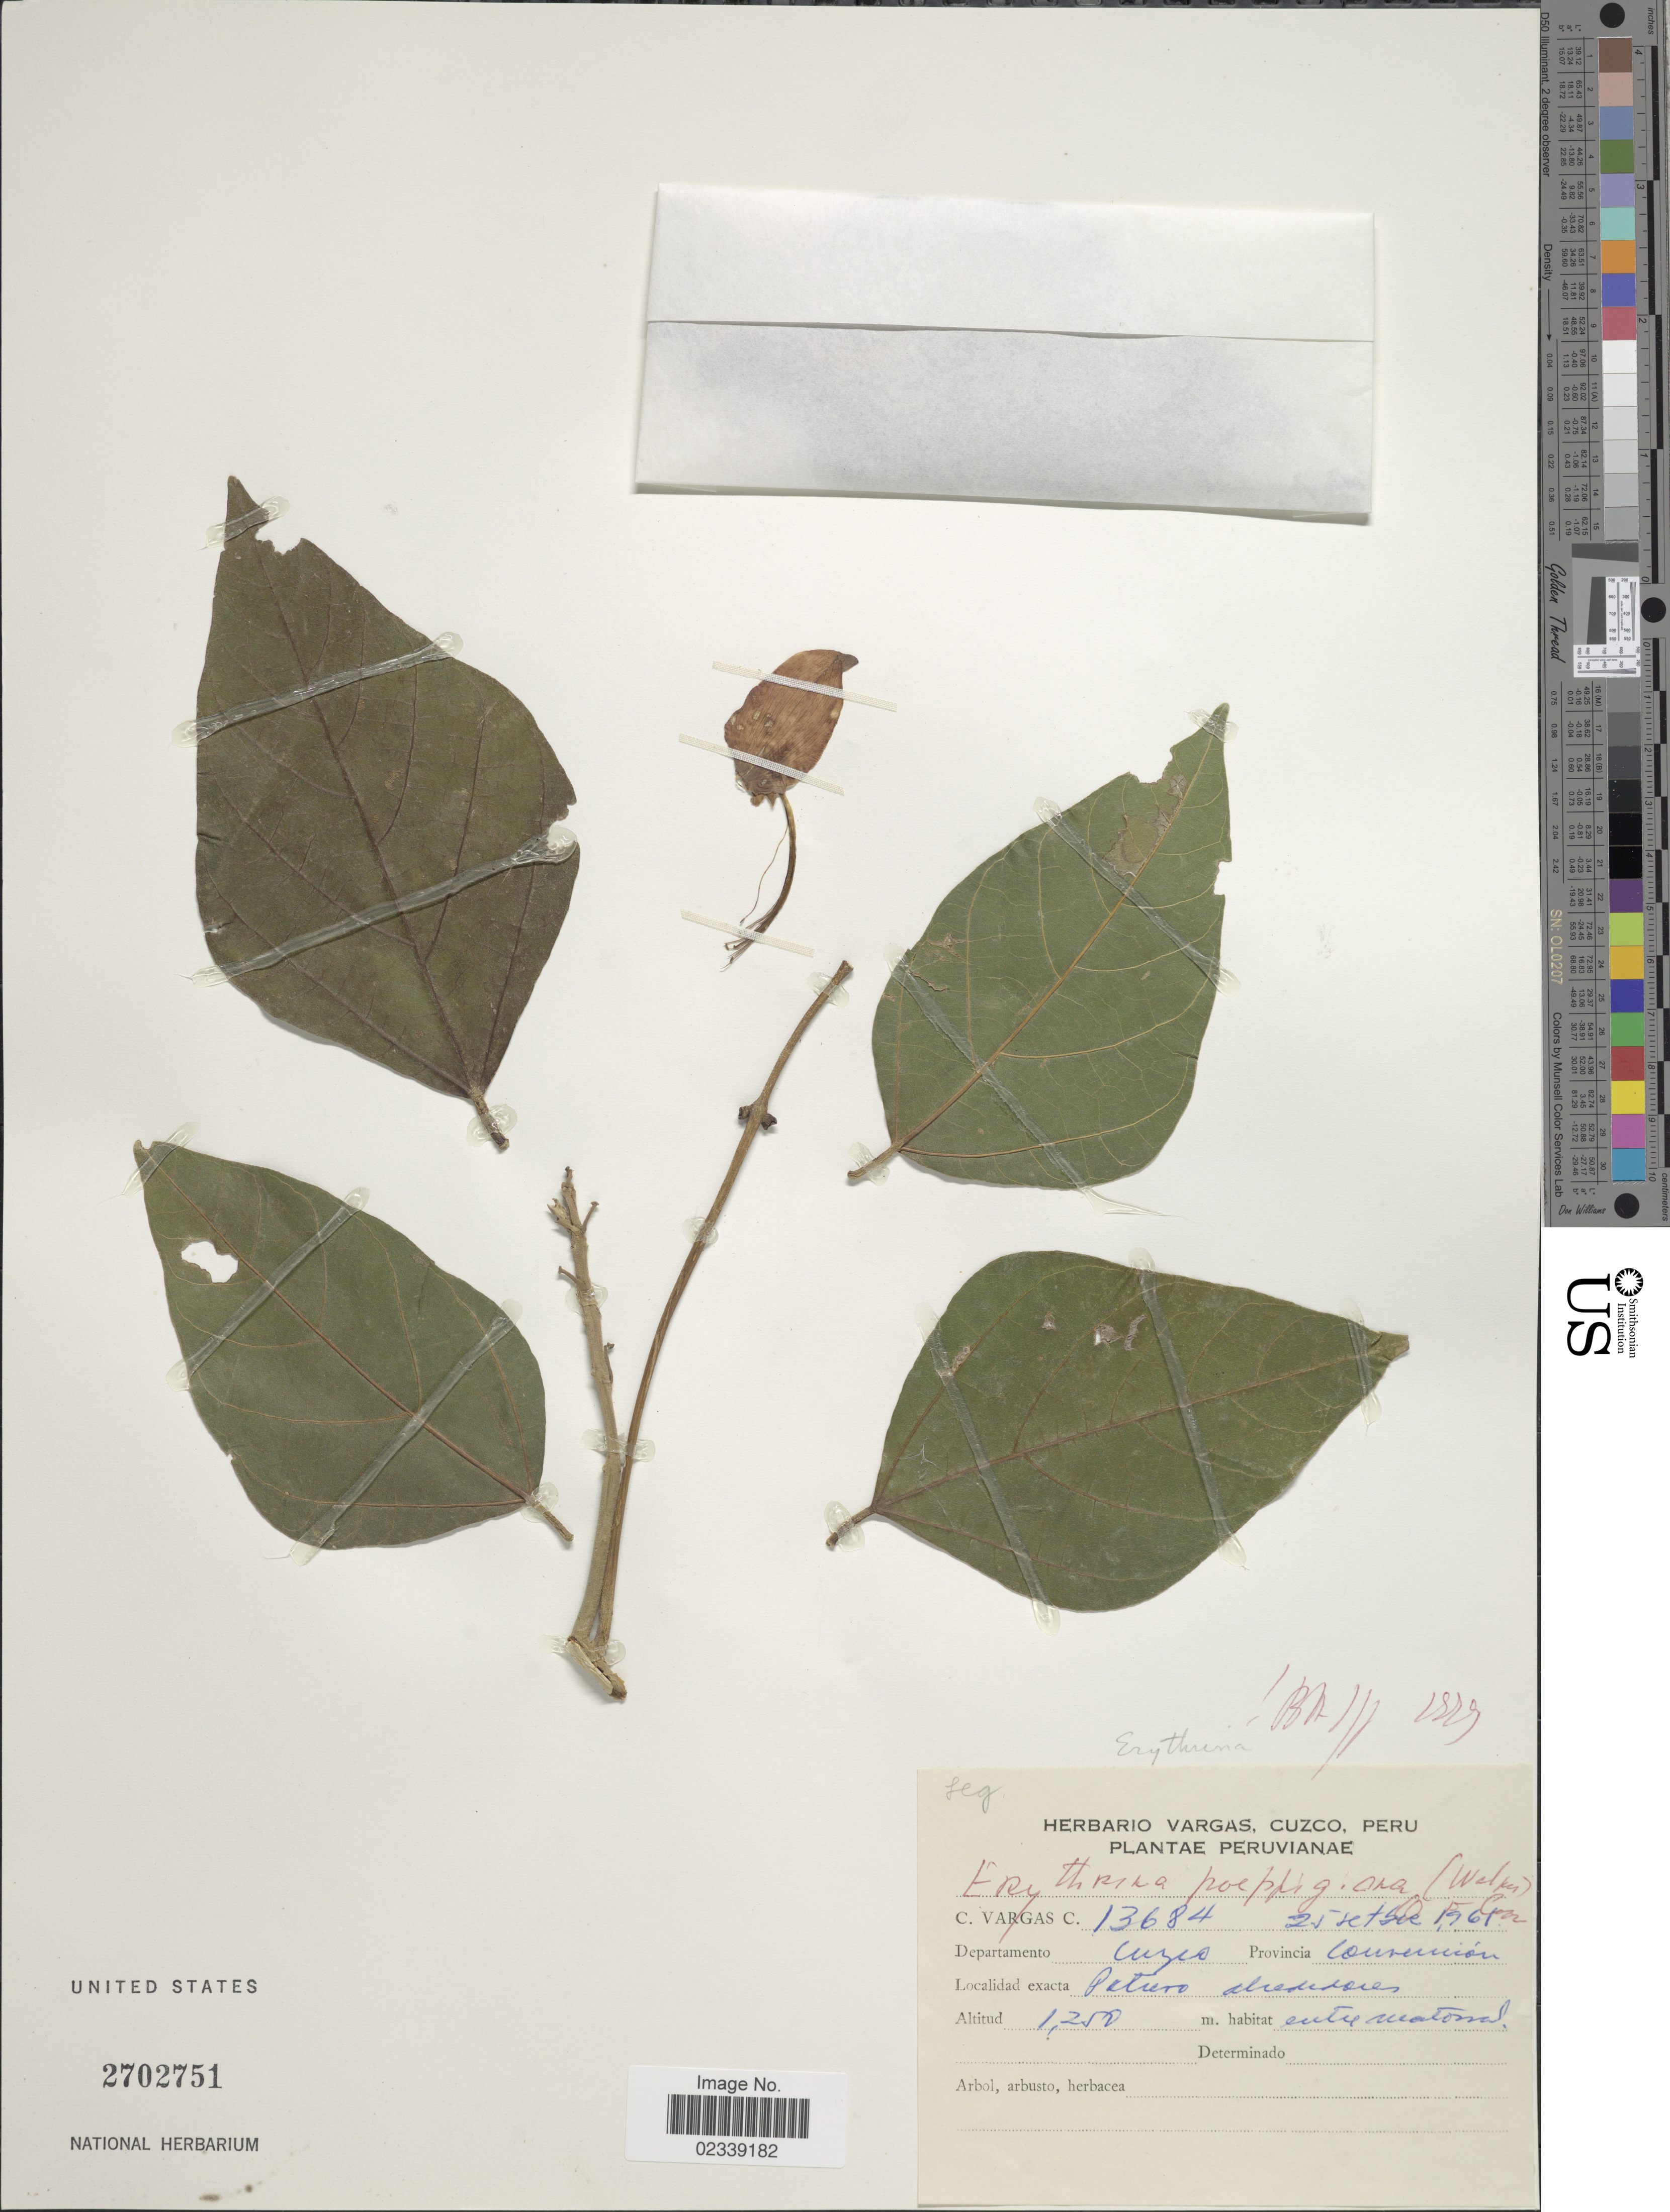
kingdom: Plantae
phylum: Tracheophyta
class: Magnoliopsida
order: Fabales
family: Fabaceae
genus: Erythrina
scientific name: Erythrina poeppigiana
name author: (Walp.) O.F. Cook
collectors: C. Vargas Calderón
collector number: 13684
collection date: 1961-09-25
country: Peru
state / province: Cusco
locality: Departamento Cuzco, Provincia Convención, Potrero alrededores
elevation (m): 1250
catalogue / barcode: US 2702751